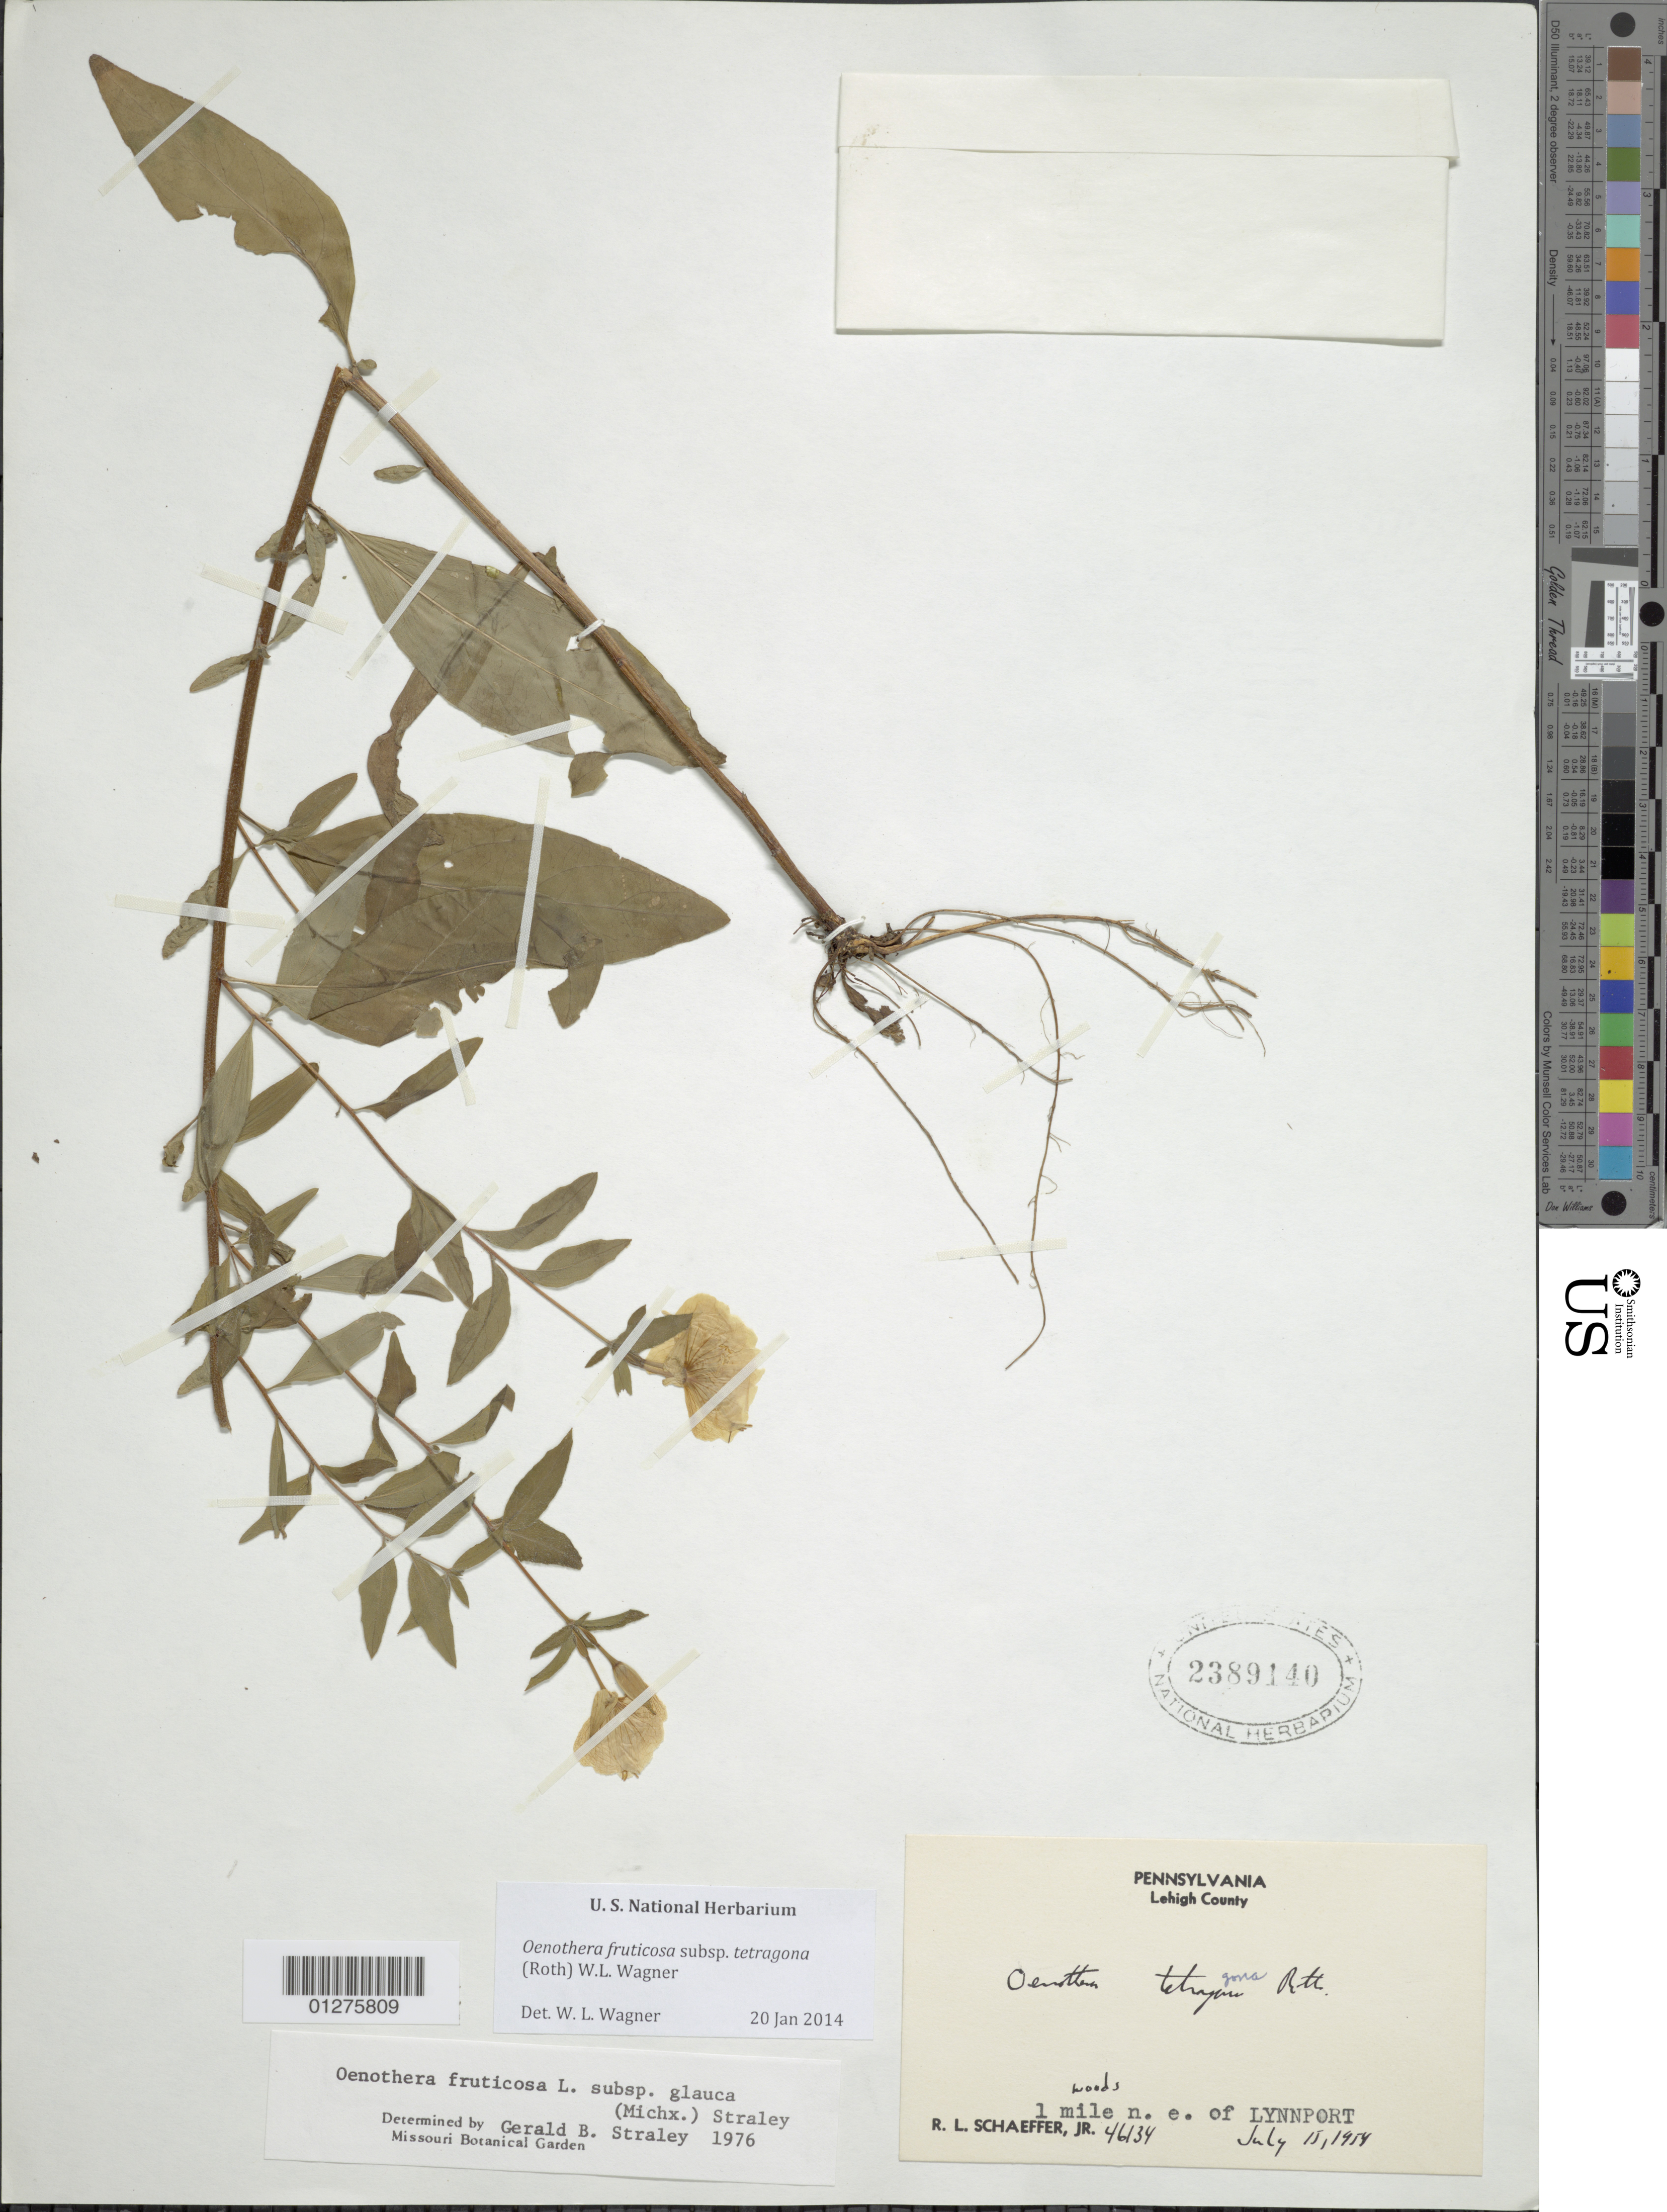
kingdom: Plantae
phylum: Tracheophyta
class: Magnoliopsida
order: Myrtales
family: Onagraceae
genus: Oenothera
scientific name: Oenothera fruticosa subsp. tetragona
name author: (Roth) W.L. Wagner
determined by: Wagner, W. L., (BOT), Smithsonian Institution - National Museum of Natural History (UNITED STATES)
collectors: R. L. Schaeffer Jr.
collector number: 46134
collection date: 1954-07-15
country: United States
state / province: Pennsylvania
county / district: Lehigh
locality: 1 mile n.e. of Lynport.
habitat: In woods.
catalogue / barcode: US 2389140